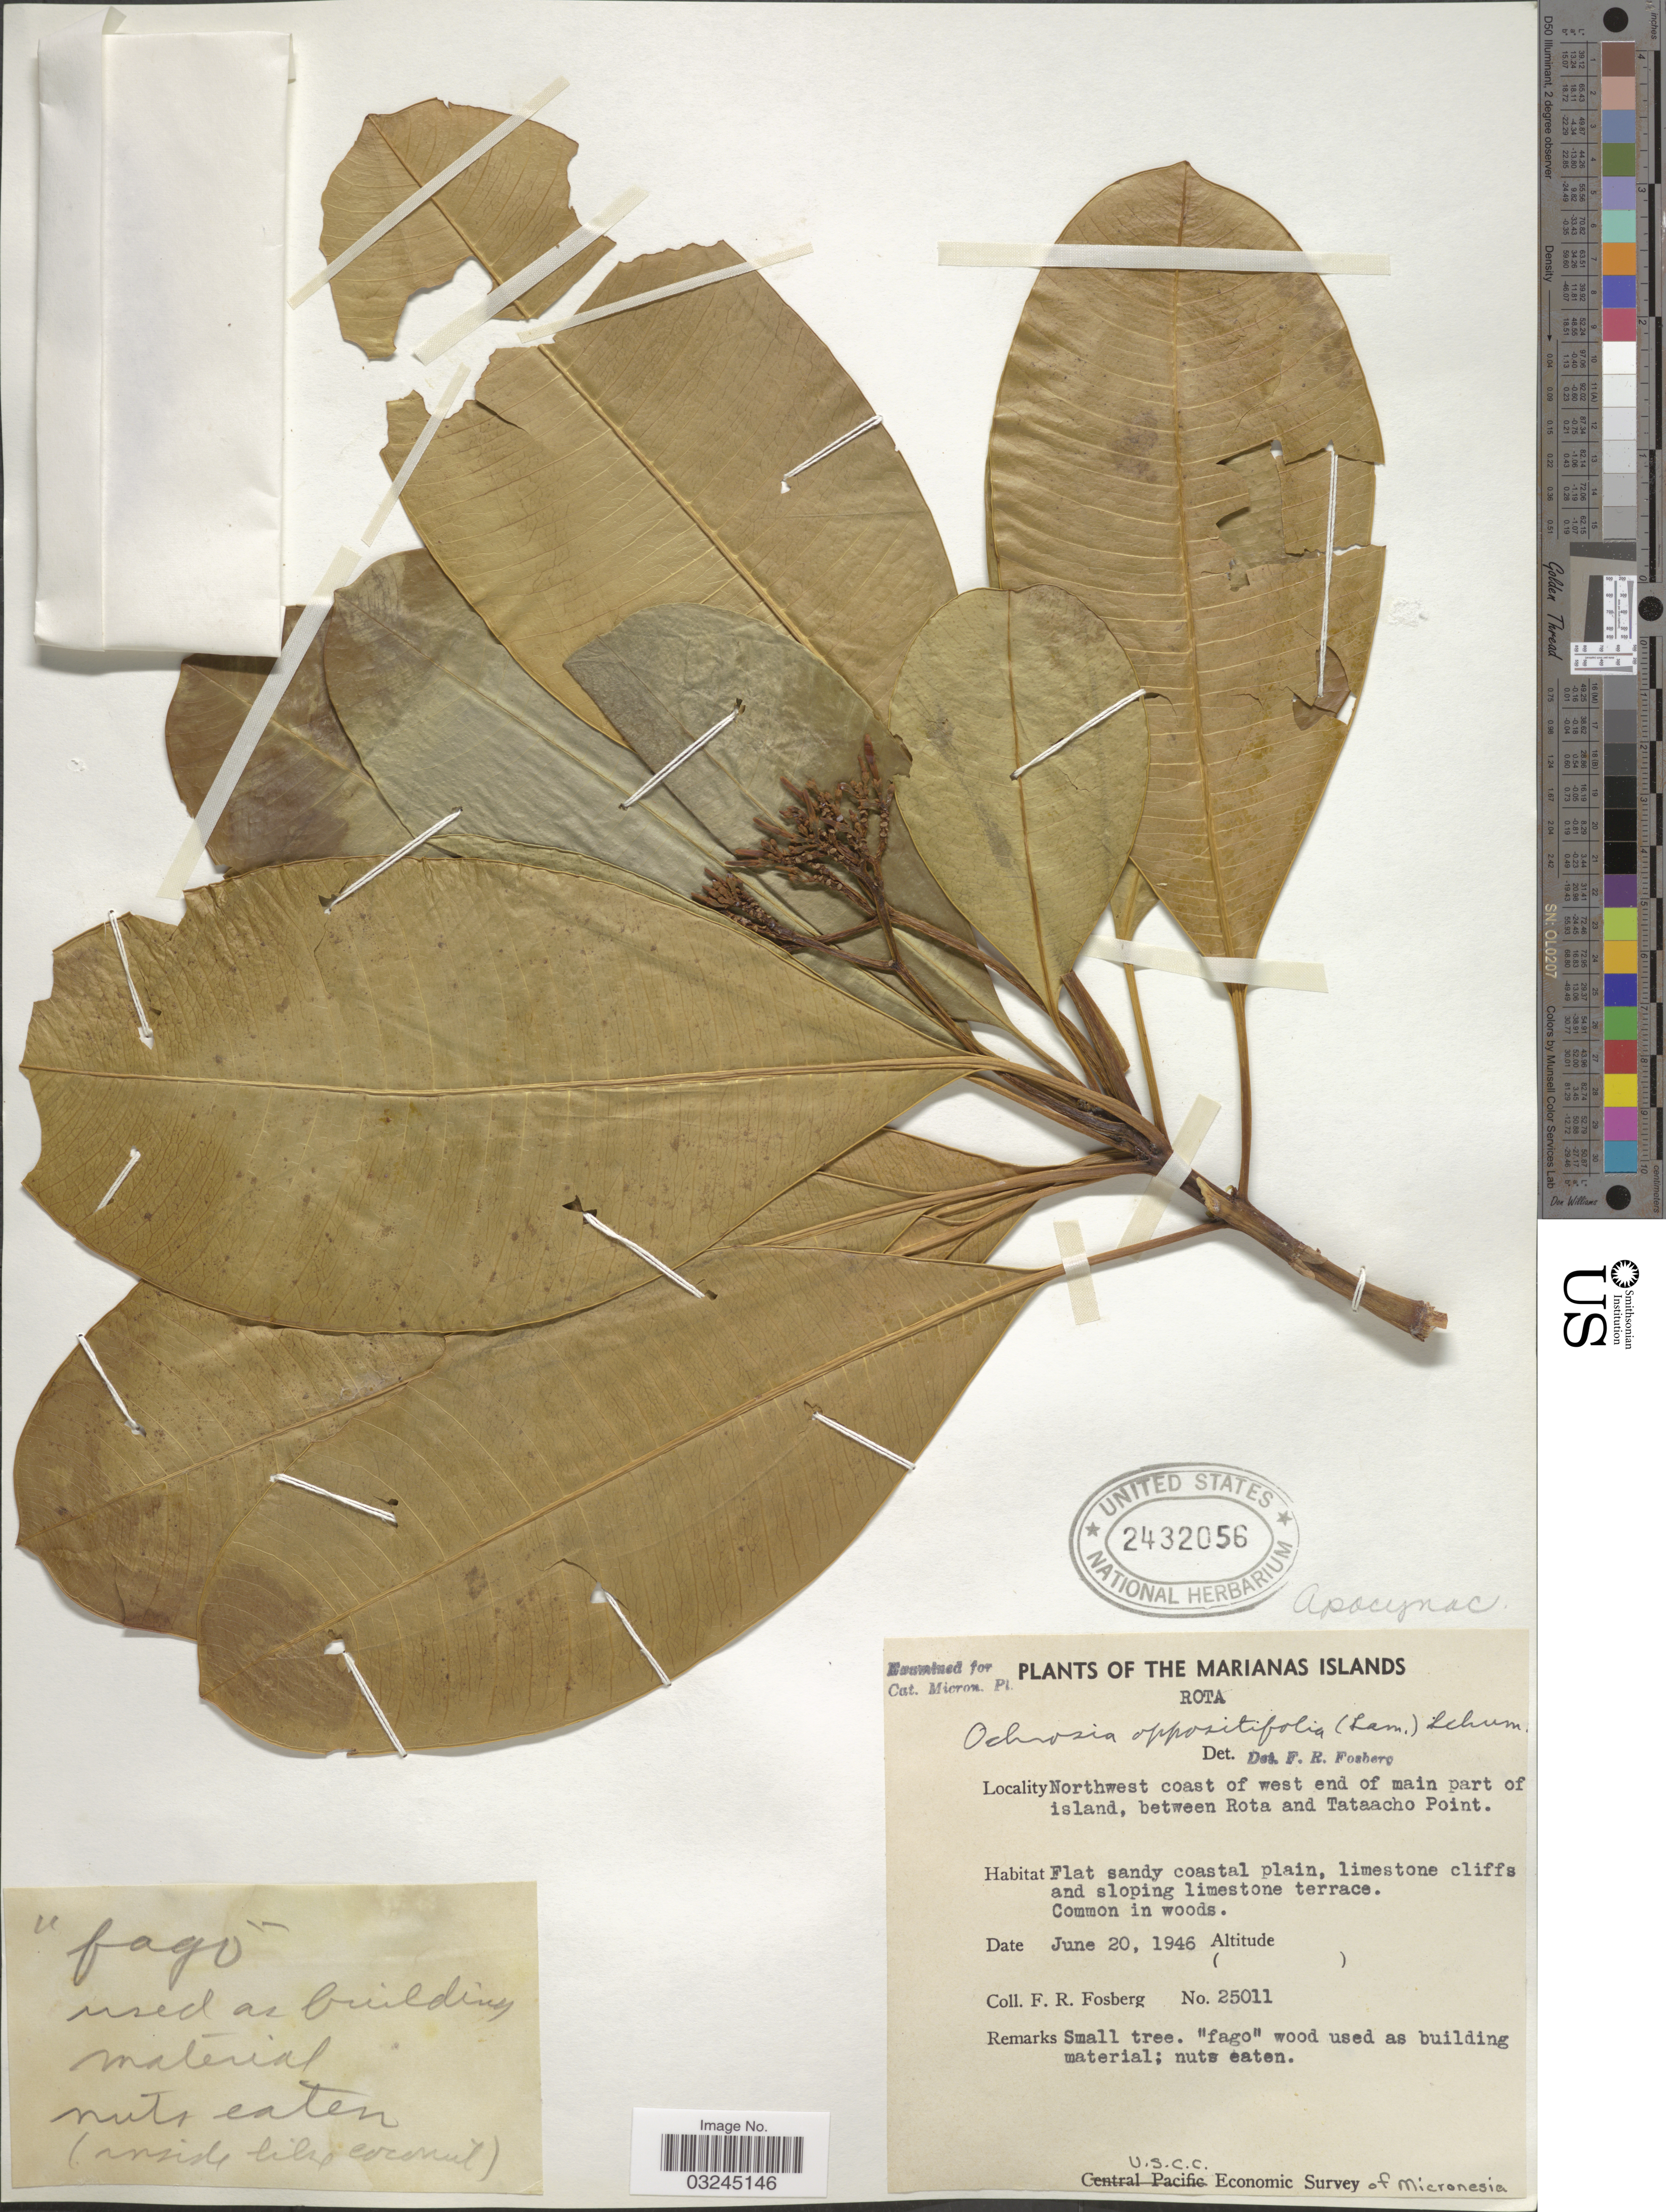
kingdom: Plantae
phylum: Tracheophyta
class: Magnoliopsida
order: Gentianales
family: Apocynaceae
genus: Ochrosia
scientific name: Ochrosia oppositifolia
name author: (Lam.) K. Schum.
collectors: F. R. Fosberg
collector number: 25011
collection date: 1946-06-20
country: Northern Mariana Islands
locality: The Marianas Islands. Rota. Northwest coast of west end of main part of island, between Rota and Tataacho Point.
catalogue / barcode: US 2432056